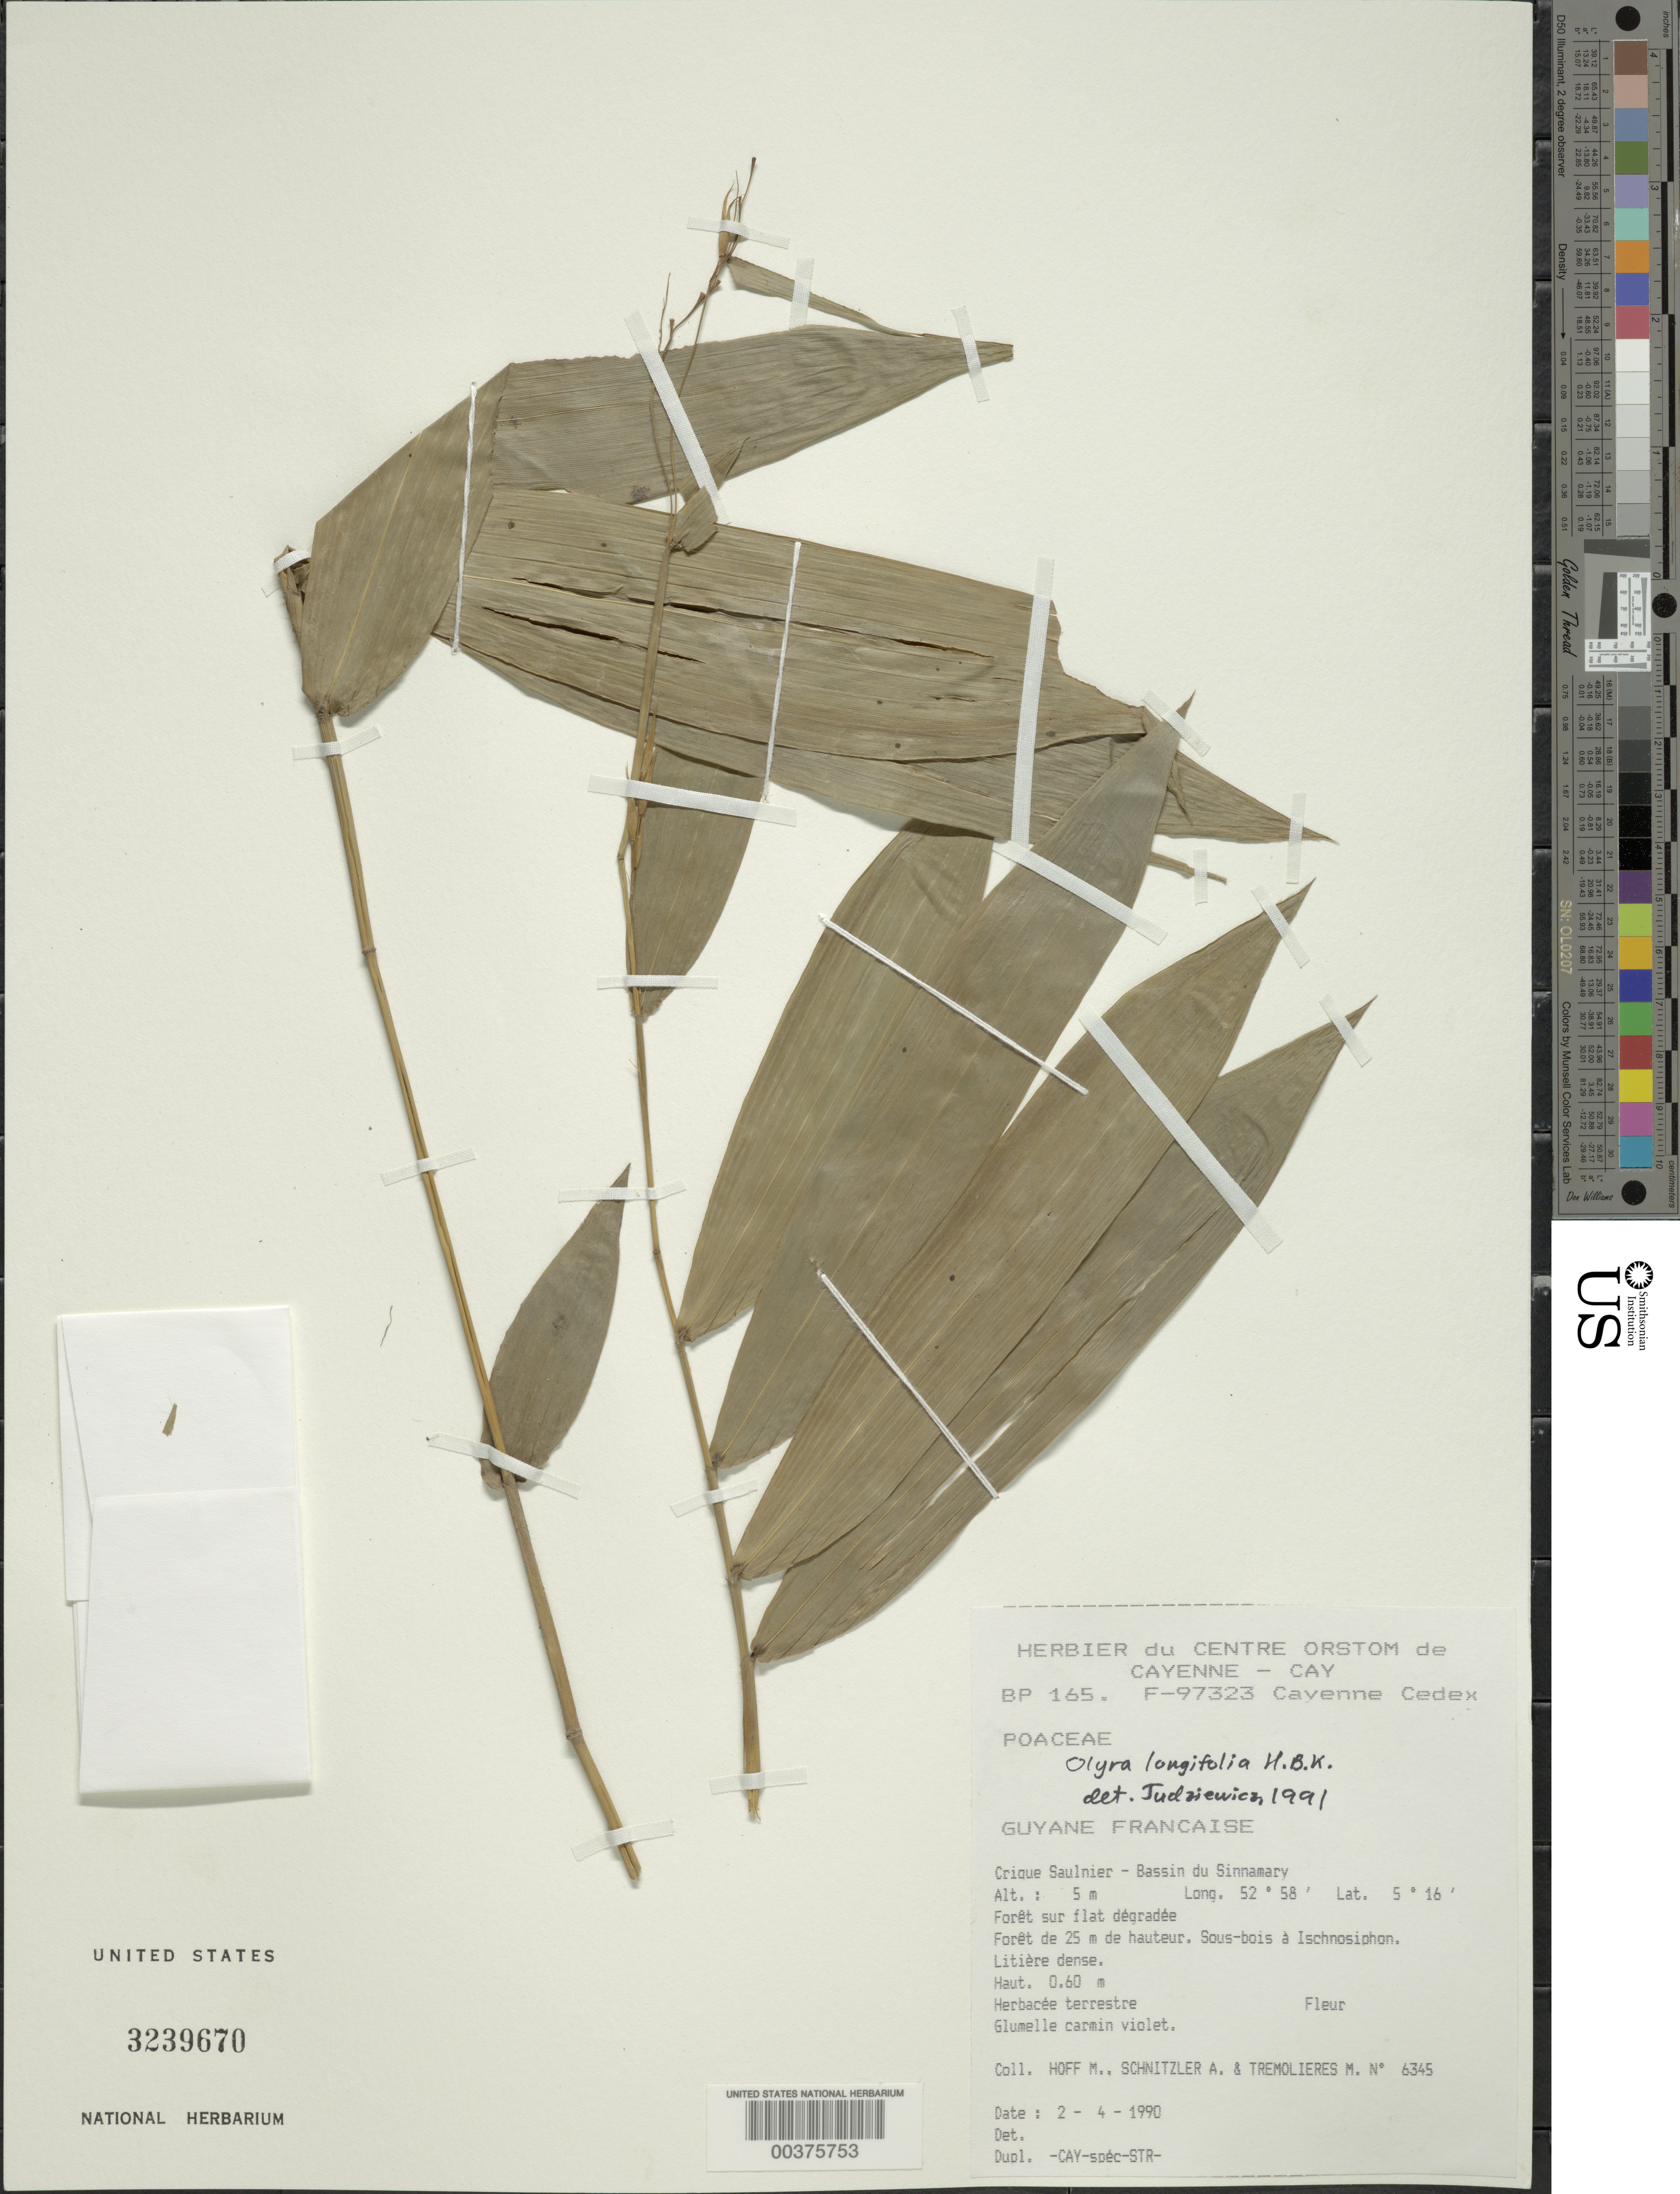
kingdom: Plantae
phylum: Tracheophyta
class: Liliopsida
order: Poales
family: Poaceae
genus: Olyra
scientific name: Olyra longifolia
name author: Kunth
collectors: M. Hoff, A. Schnitzler & N. Tremolieres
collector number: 6345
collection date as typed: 02 Apr 1990 or 04 Feb 1990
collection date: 1990-02-04 or 1990-04-02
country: French Guiana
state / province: Cayenne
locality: Crique saulnier-bassin du sinnamary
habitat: Foret sur flat degradee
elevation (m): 5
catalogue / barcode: US 3239670